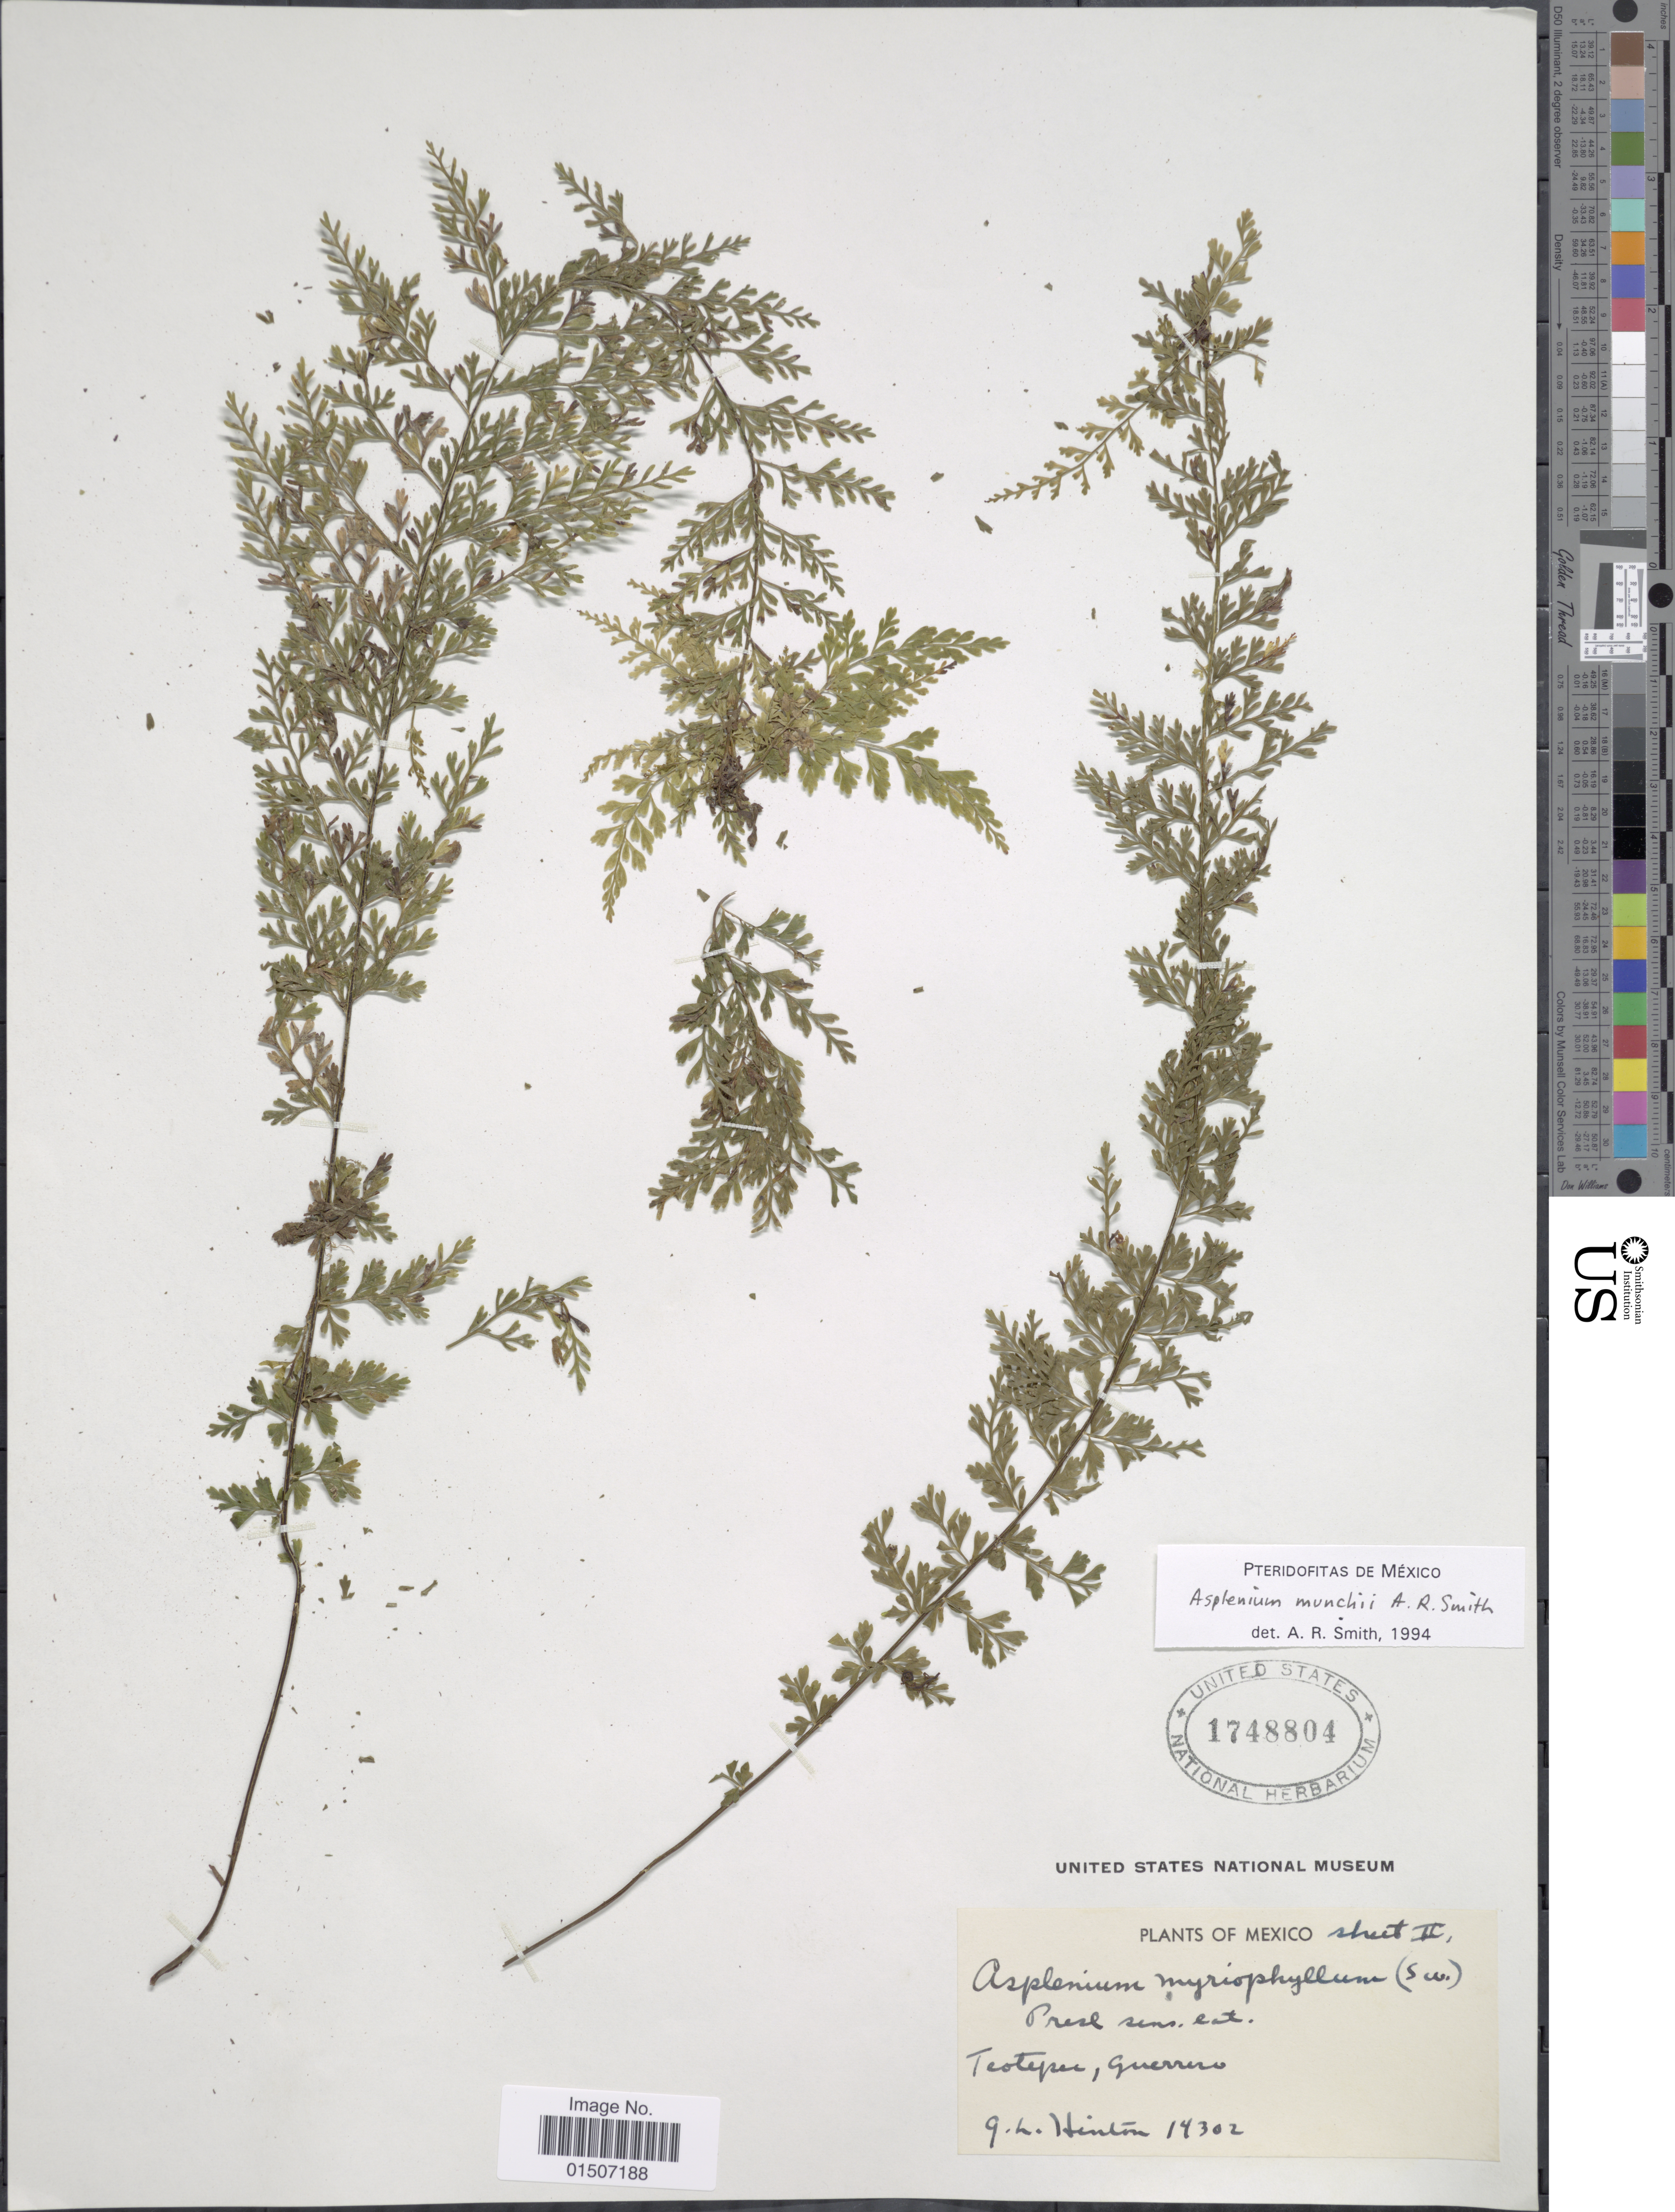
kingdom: Plantae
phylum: Tracheophyta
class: Polypodiopsida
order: Polypodiales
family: Aspleniaceae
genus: Asplenium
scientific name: Asplenium muenchii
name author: A.R. Sm.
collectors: G. B. Hinton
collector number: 14302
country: Mexico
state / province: Guerrero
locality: Teotepec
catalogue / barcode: US 1748804